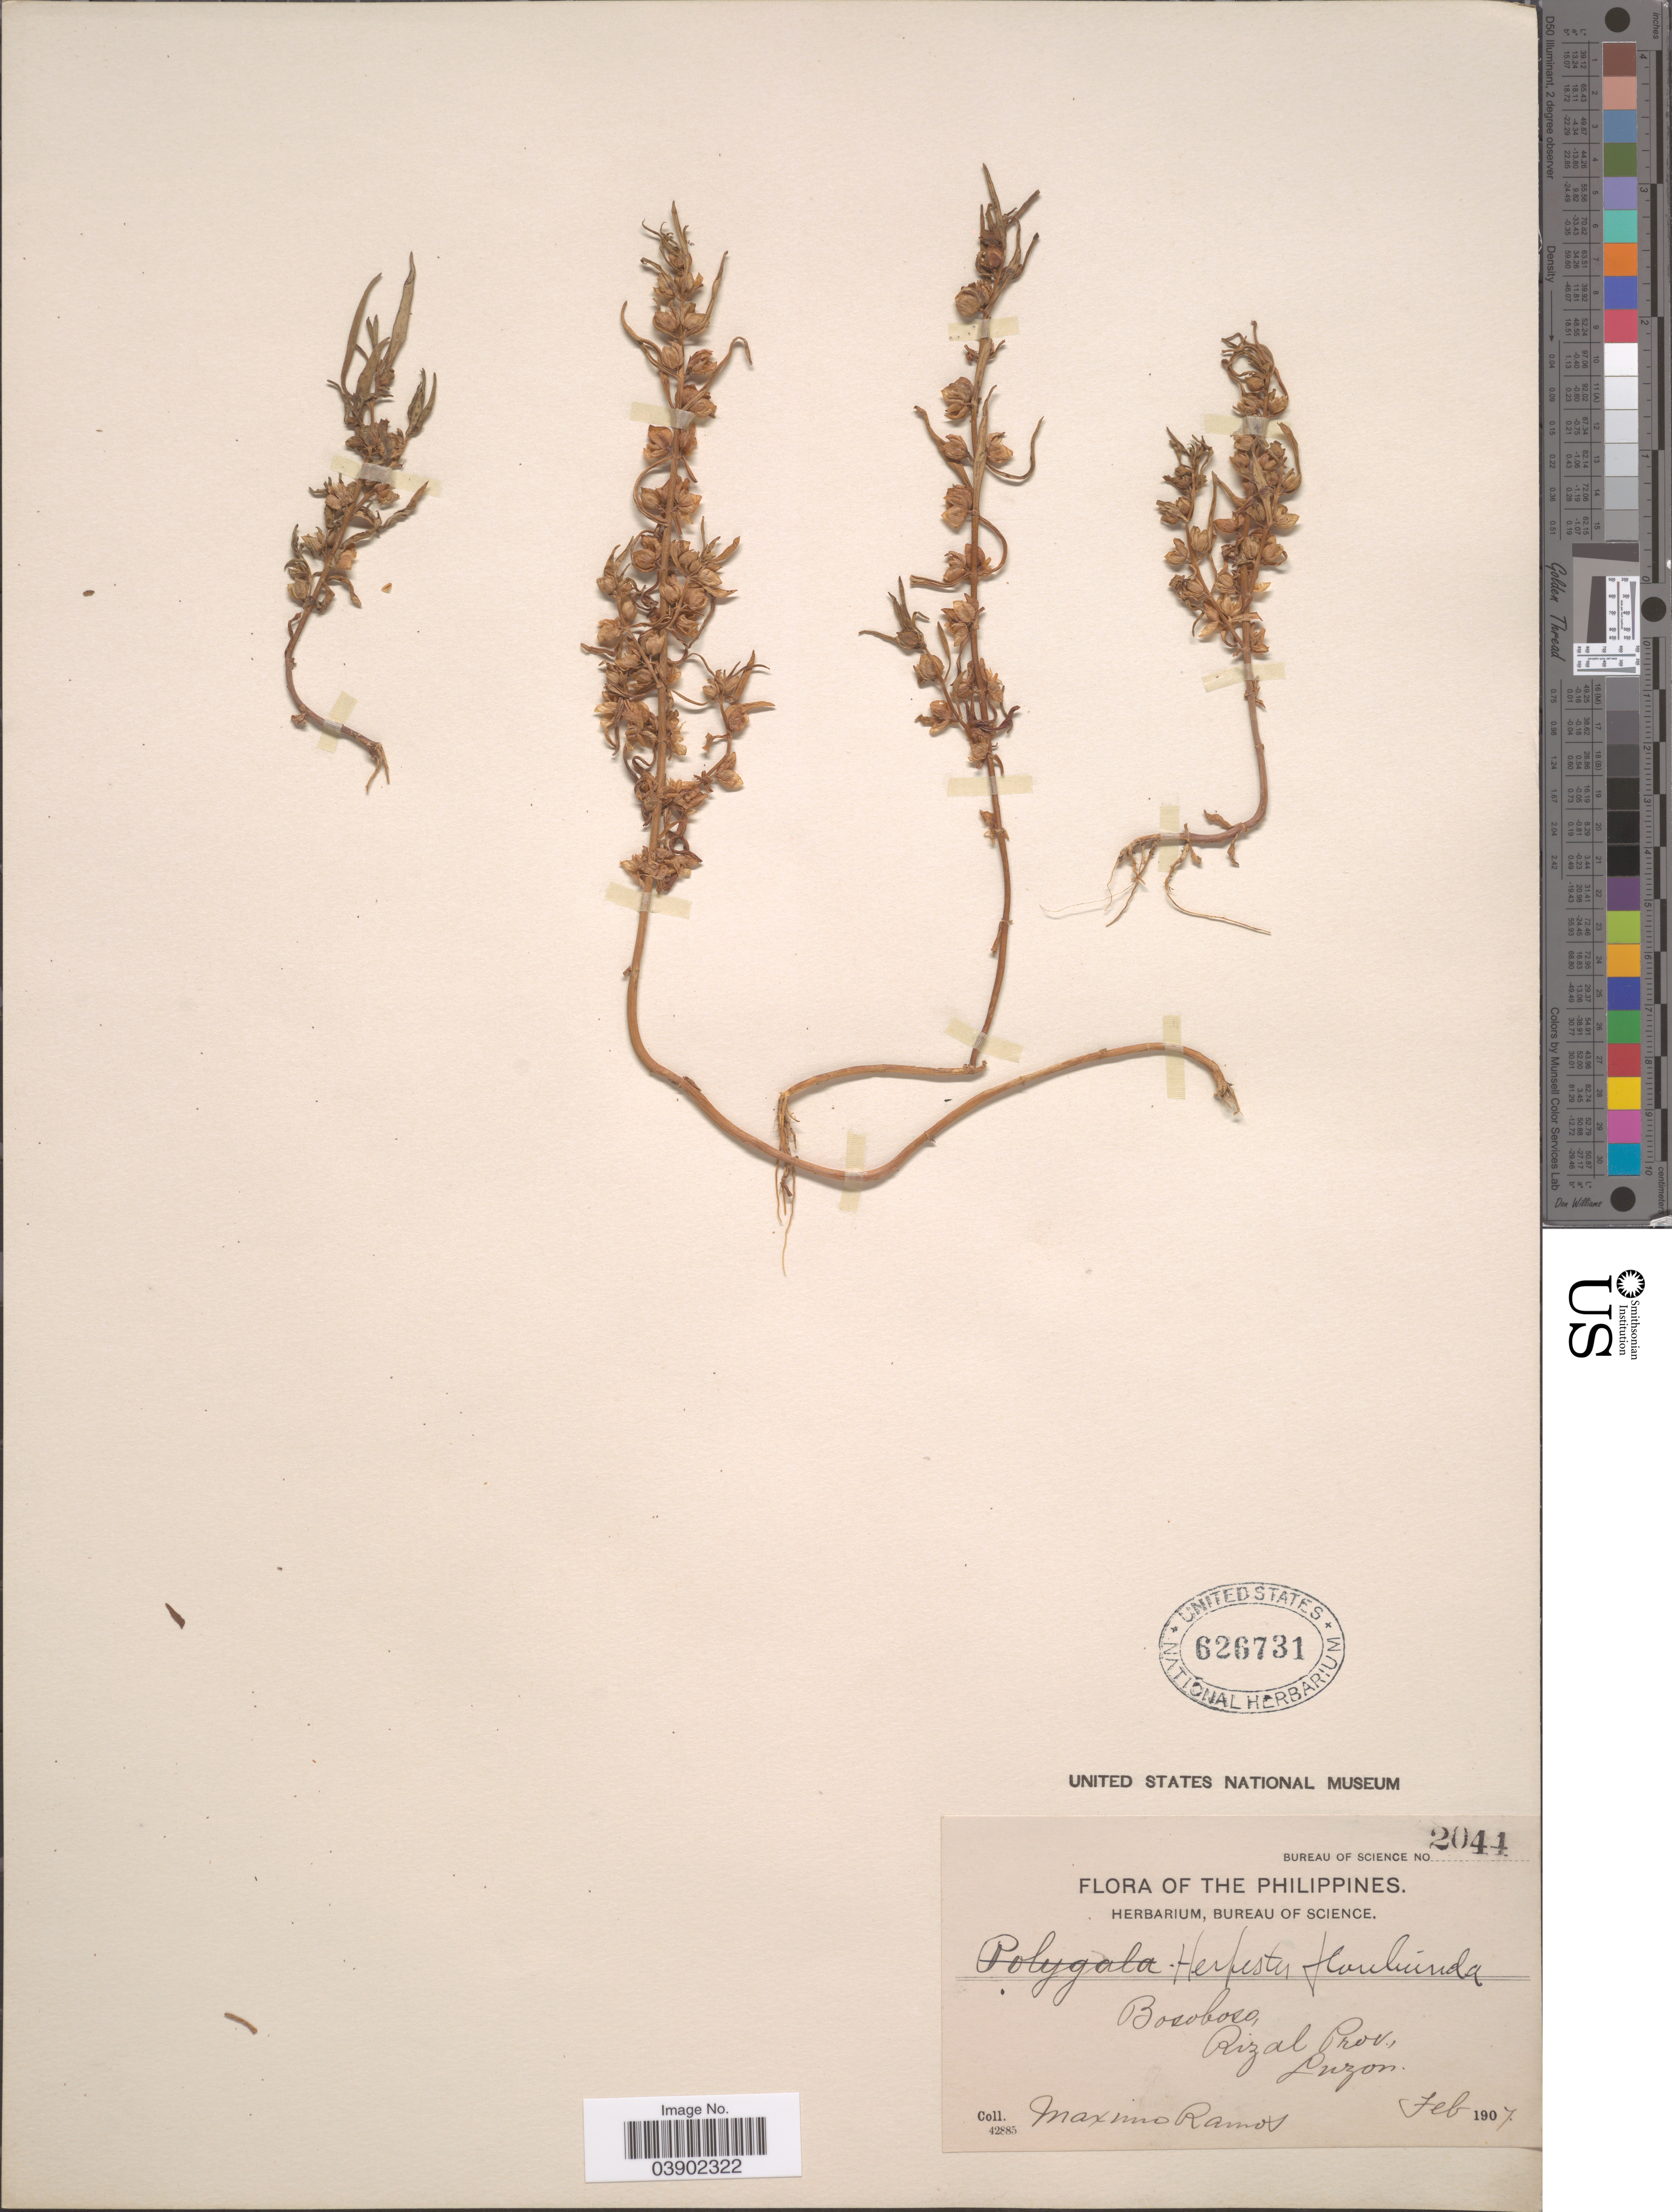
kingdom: Plantae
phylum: Tracheophyta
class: Magnoliopsida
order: Lamiales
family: Plantaginaceae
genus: Bacopa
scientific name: Bacopa floribunda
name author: (R. Br.) Wettst.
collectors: M. Ramos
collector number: Bureau of Science 2044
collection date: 1907-02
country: Philippines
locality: Bosoboso, Rizal Prov., Luzon.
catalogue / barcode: US 626731